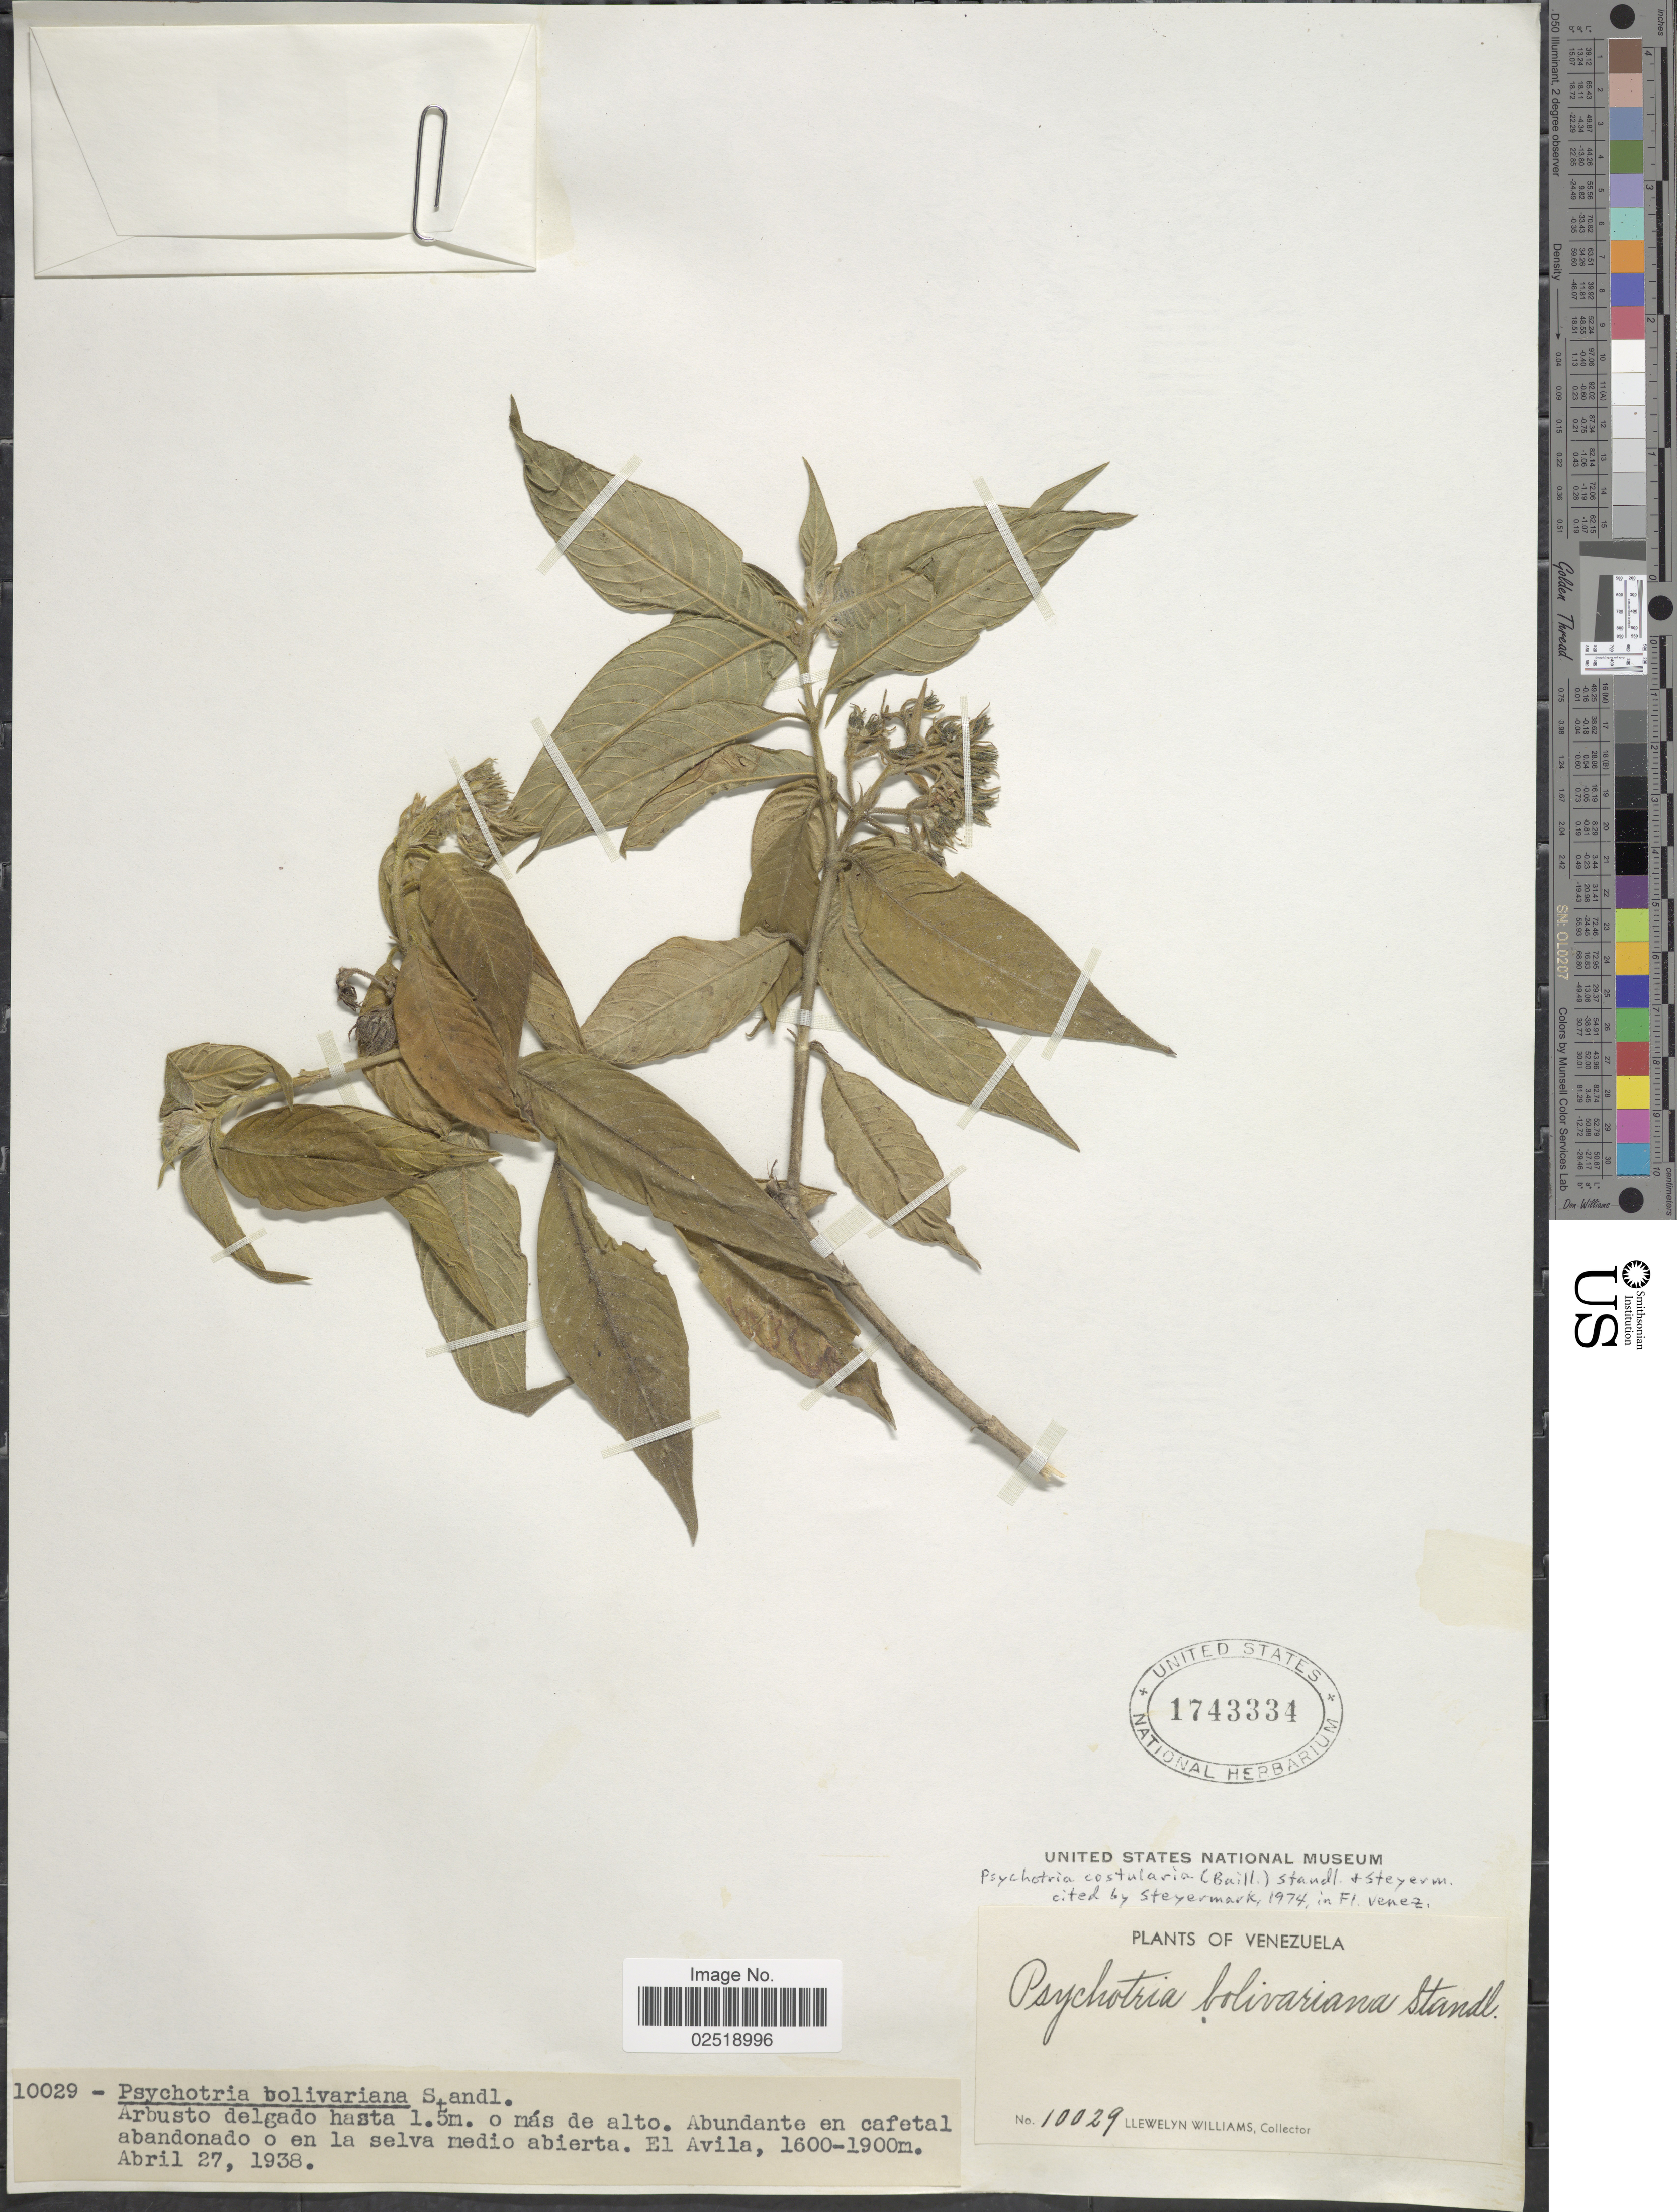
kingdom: Plantae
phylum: Tracheophyta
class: Magnoliopsida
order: Gentianales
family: Rubiaceae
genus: Psychotria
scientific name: Psychotria costularia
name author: (Baill.) Standl. & Steyerm.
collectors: Ll. Williams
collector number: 10029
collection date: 1938-04-27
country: Venezuela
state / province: Miranda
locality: El Avila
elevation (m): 1600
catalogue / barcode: US 1743334